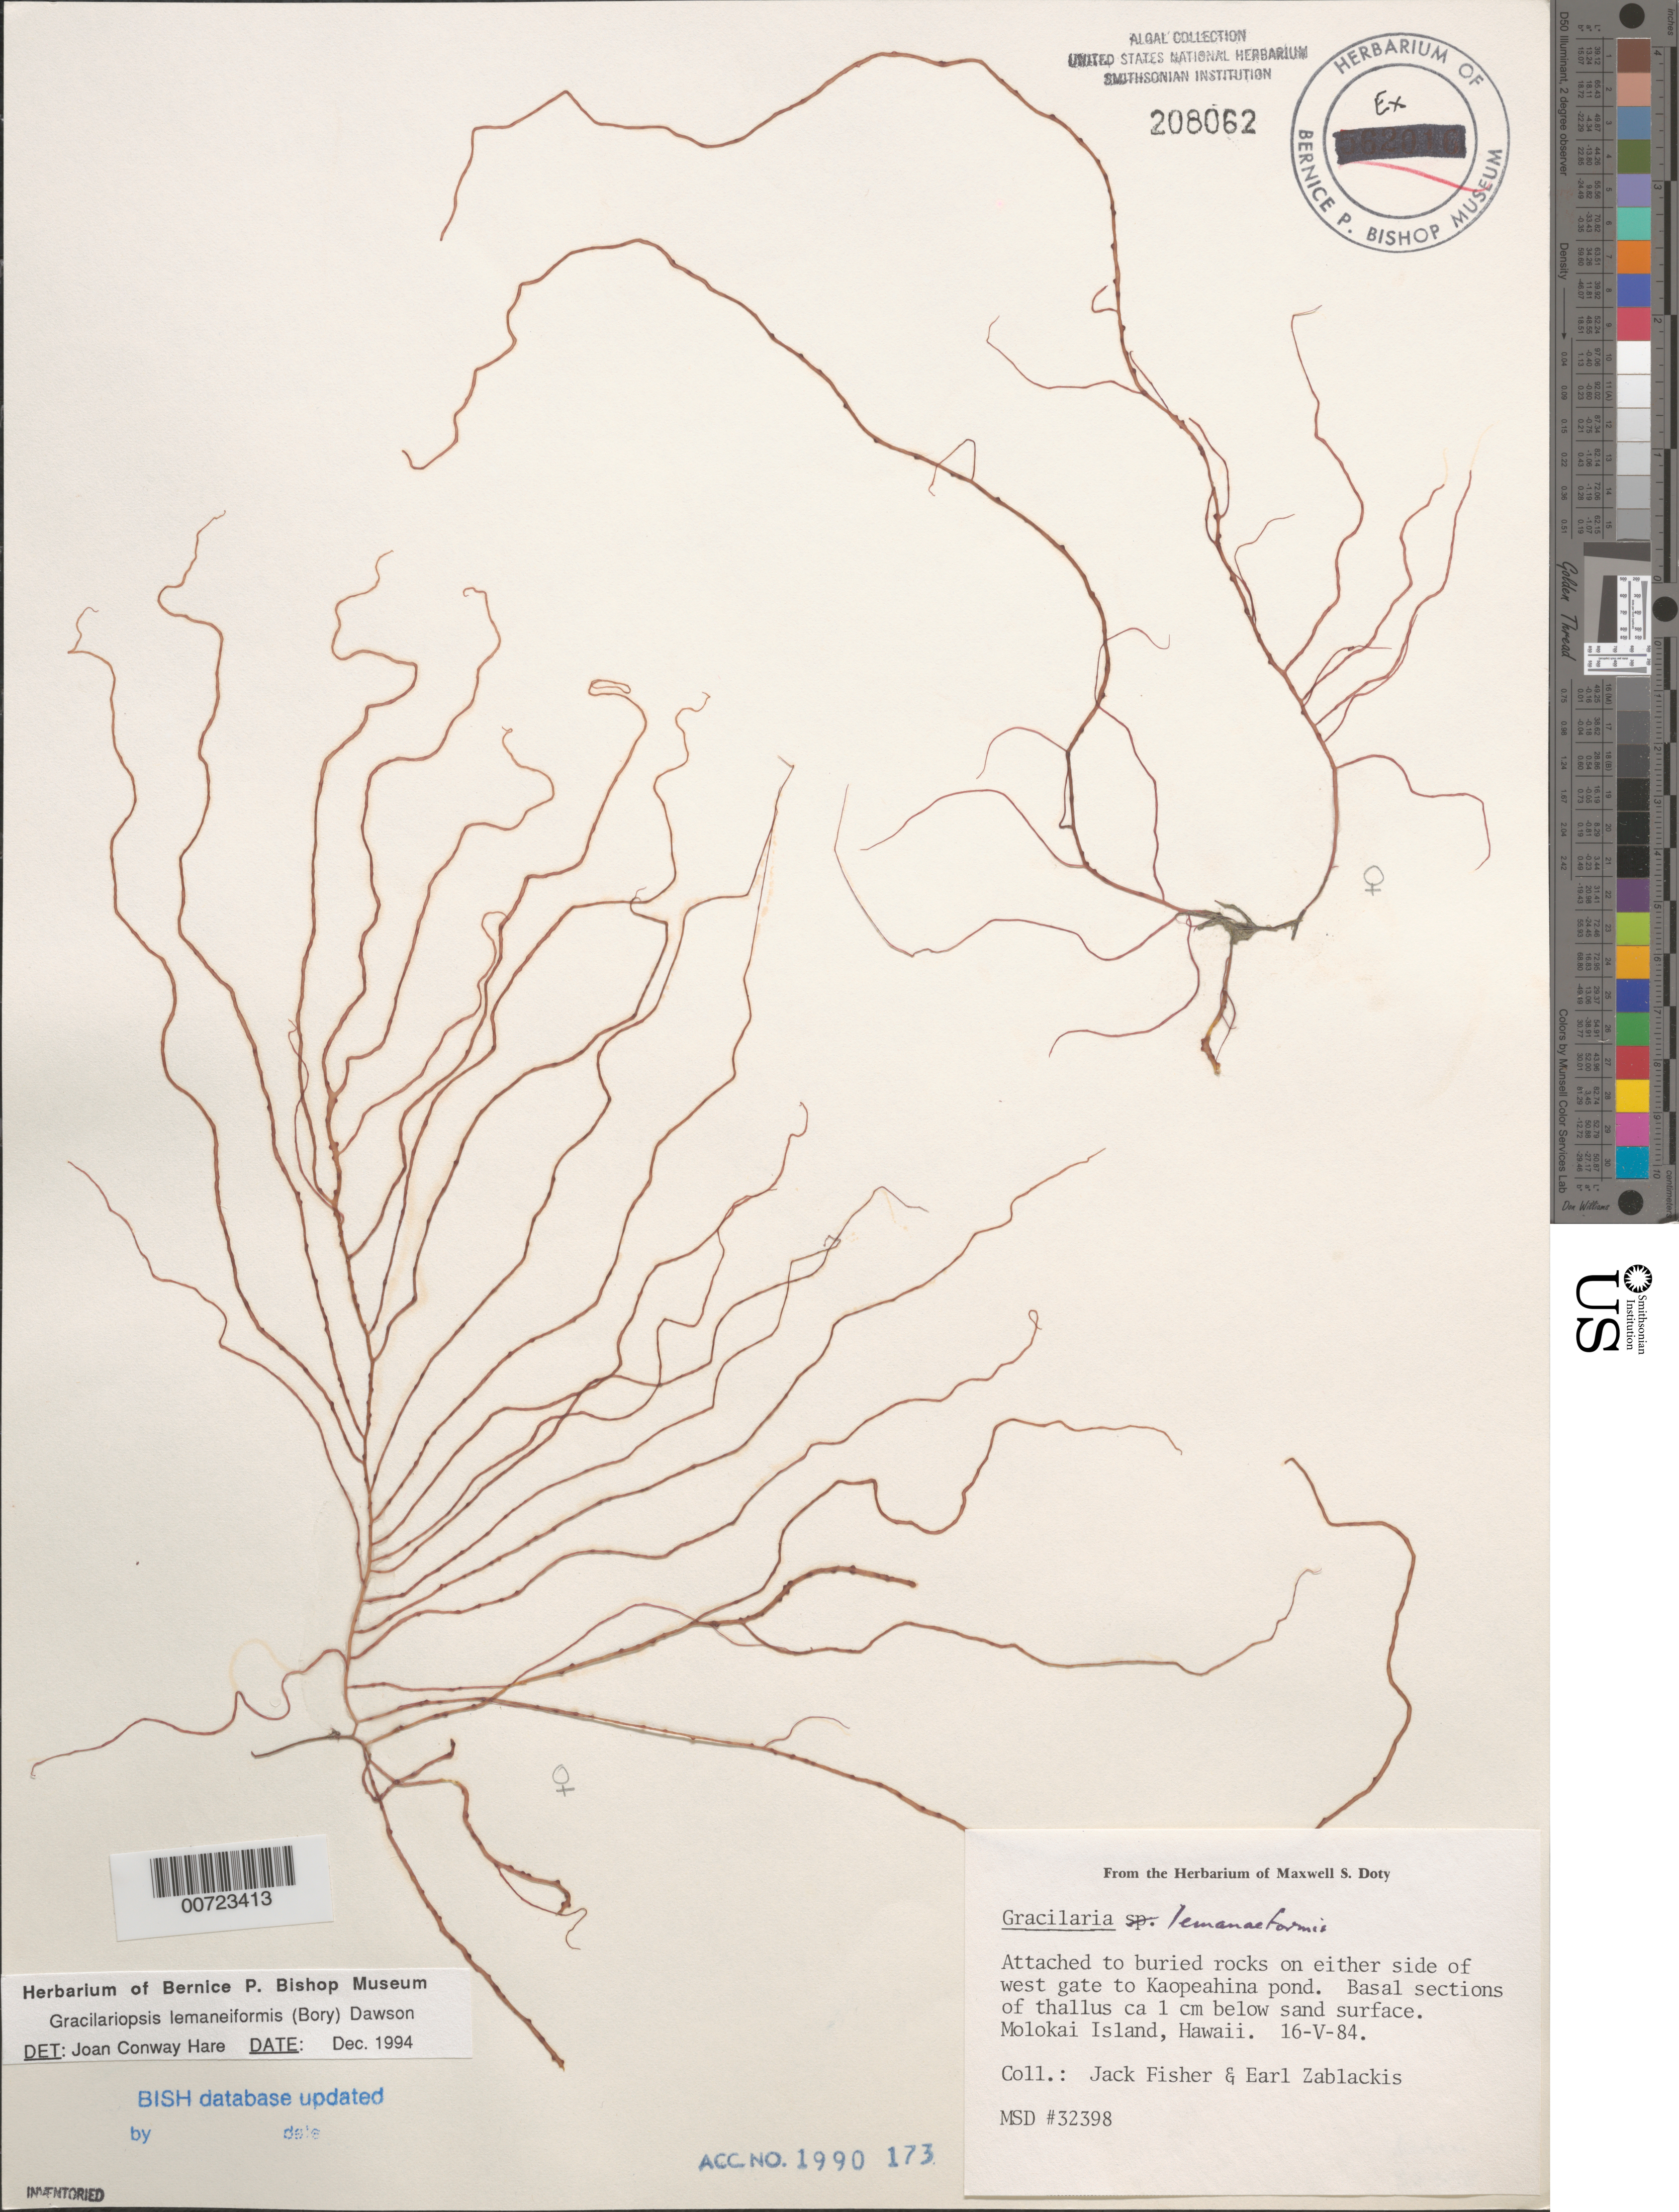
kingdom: Plantae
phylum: Rhodophyta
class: Florideophyceae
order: Gracilariales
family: Gracilariaceae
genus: Gracilariopsis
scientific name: Gracilariopsis lemaneiformis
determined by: Hare, Joan Conway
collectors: J. Fisher & E. Zablackis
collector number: MSD 32398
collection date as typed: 16 May 1984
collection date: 1984-05-16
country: United States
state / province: Hawaii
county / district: Maui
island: Moloka'i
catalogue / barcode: US 208062